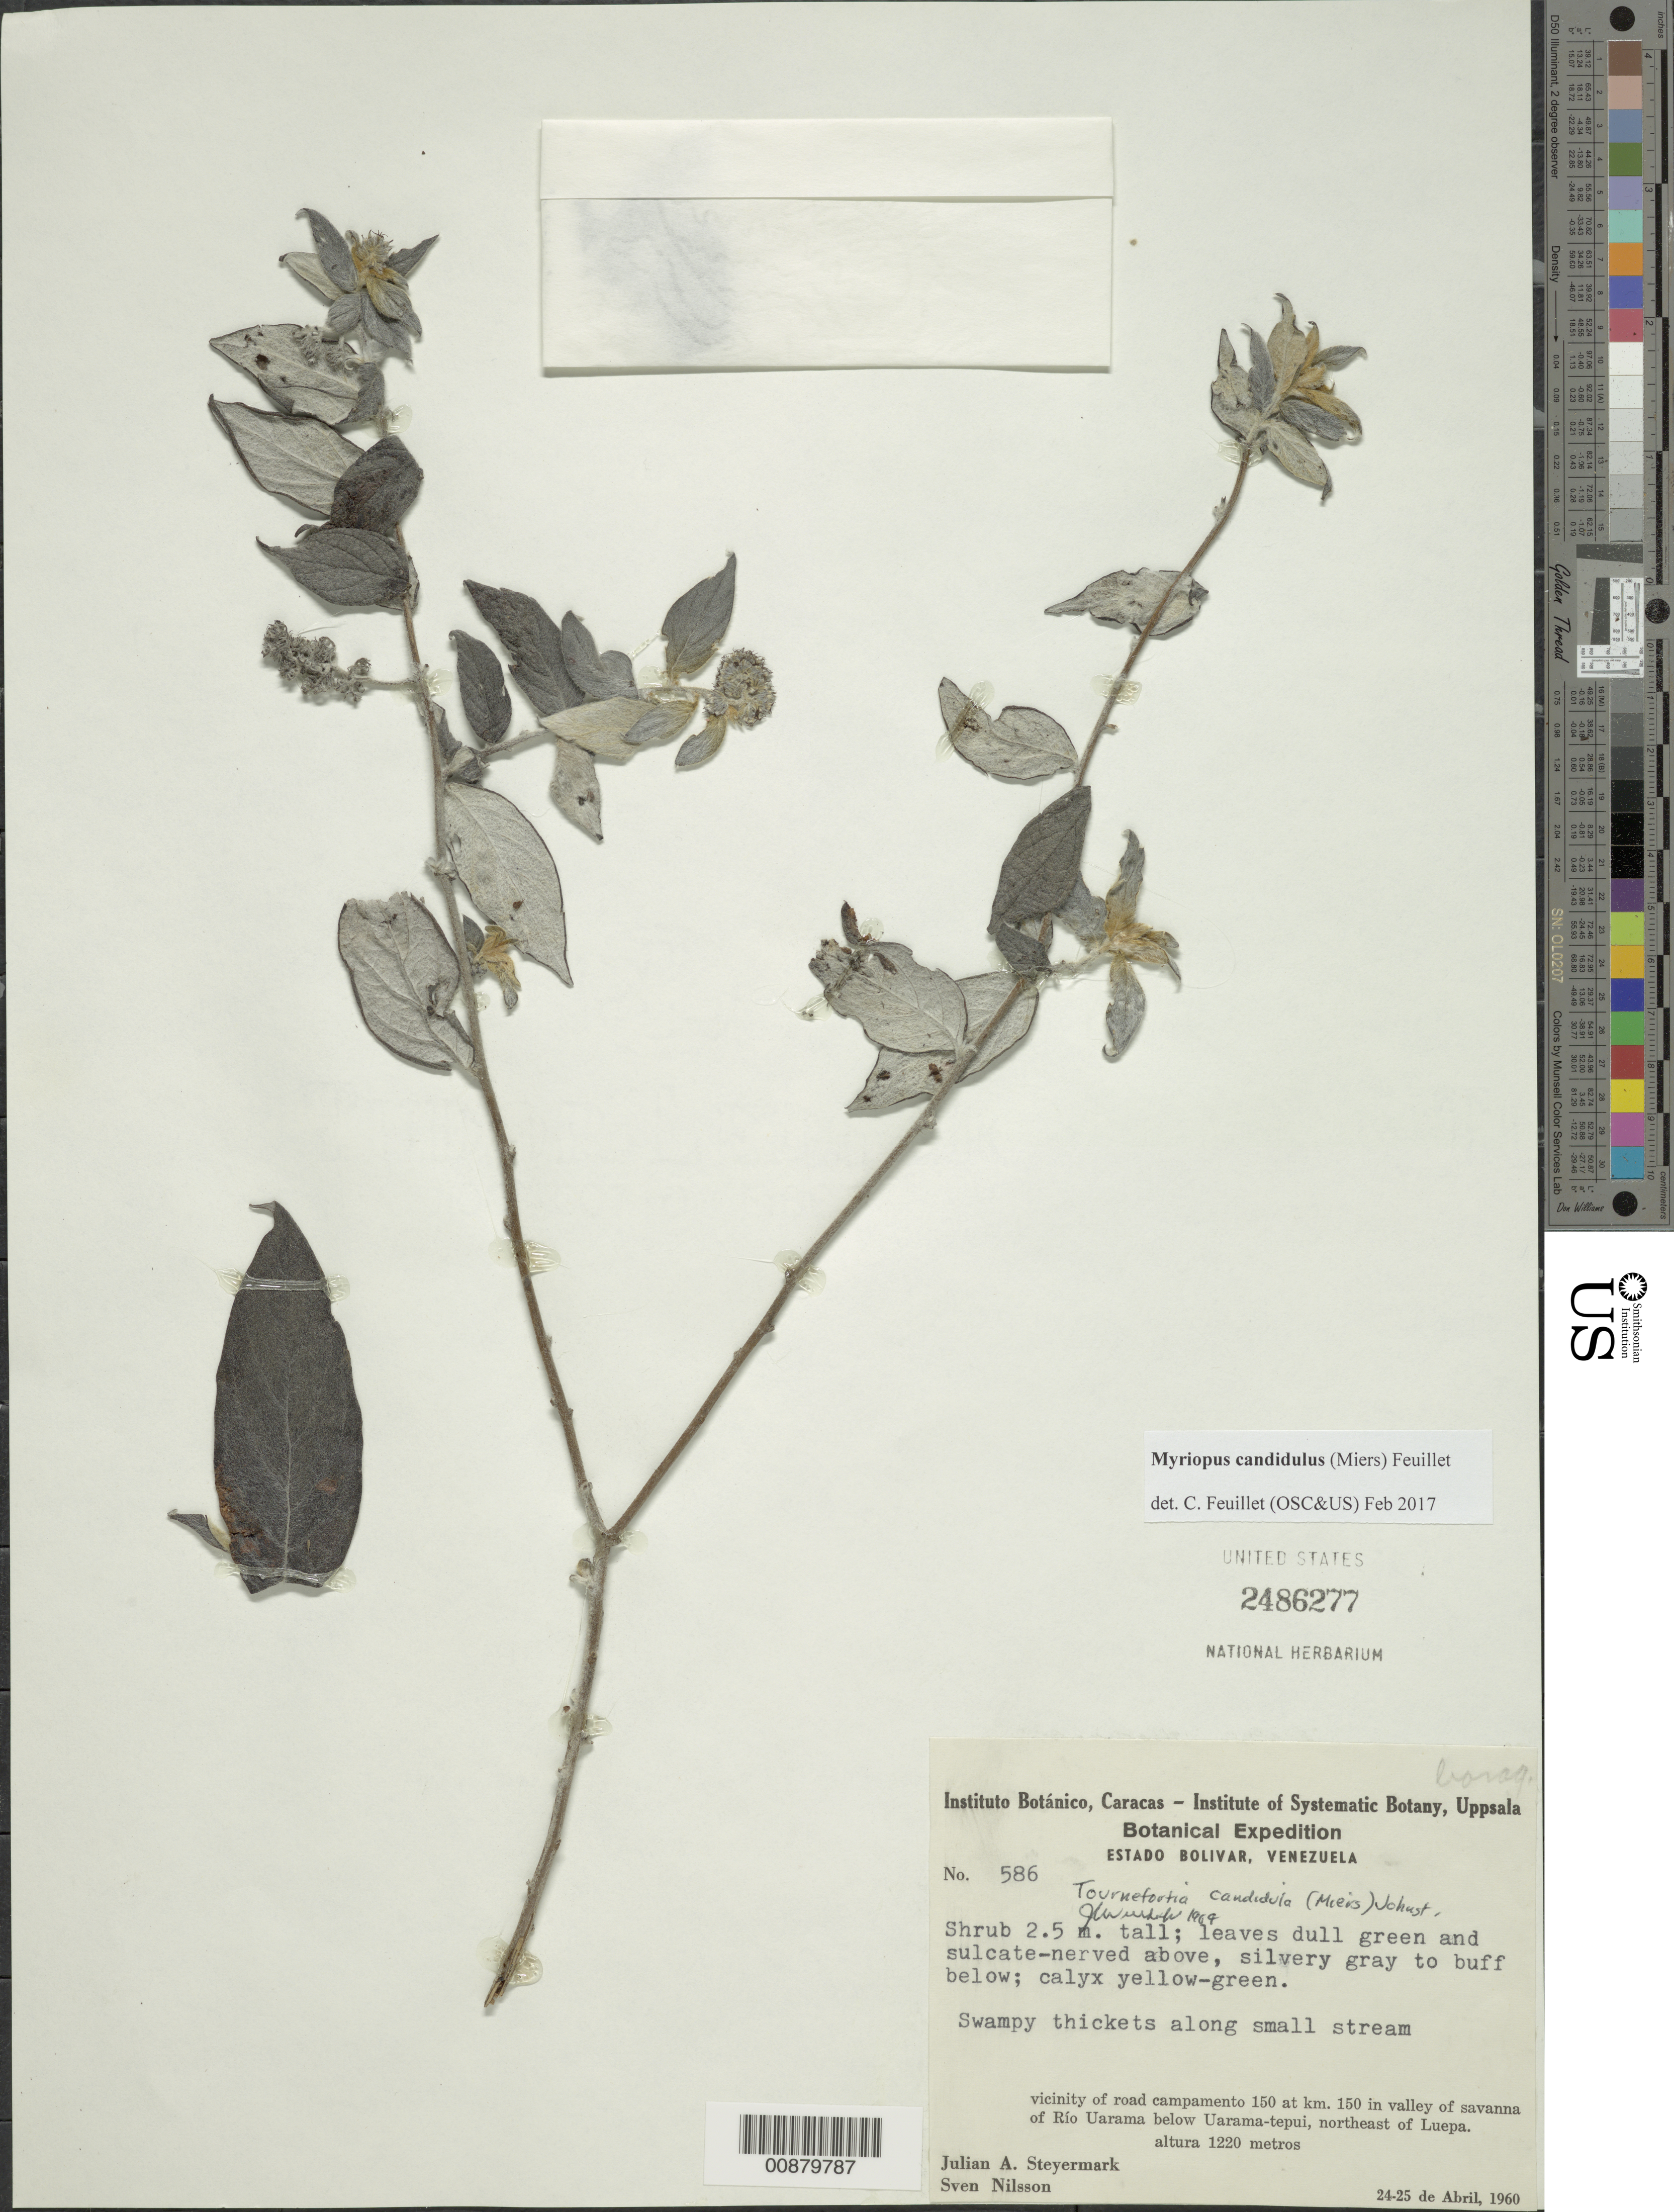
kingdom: Plantae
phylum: Tracheophyta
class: Magnoliopsida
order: Boraginales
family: Heliotropiaceae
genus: Tournefortia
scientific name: Tournefortia candidula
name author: (Miers) I.M. Johnst.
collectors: J. Steyermark & S. Nilsson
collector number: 60 586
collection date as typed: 24-Apr-60 to 25-Apr-60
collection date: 1960-04-24/1960-04-25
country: Venezuela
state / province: Bolívar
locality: Río Uarama, below Uarama-tepuí, NE of Luepa, vic. of road campamento 150 at km 150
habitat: Swampy thickets along small stream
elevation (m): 1220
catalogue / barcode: US 2486277